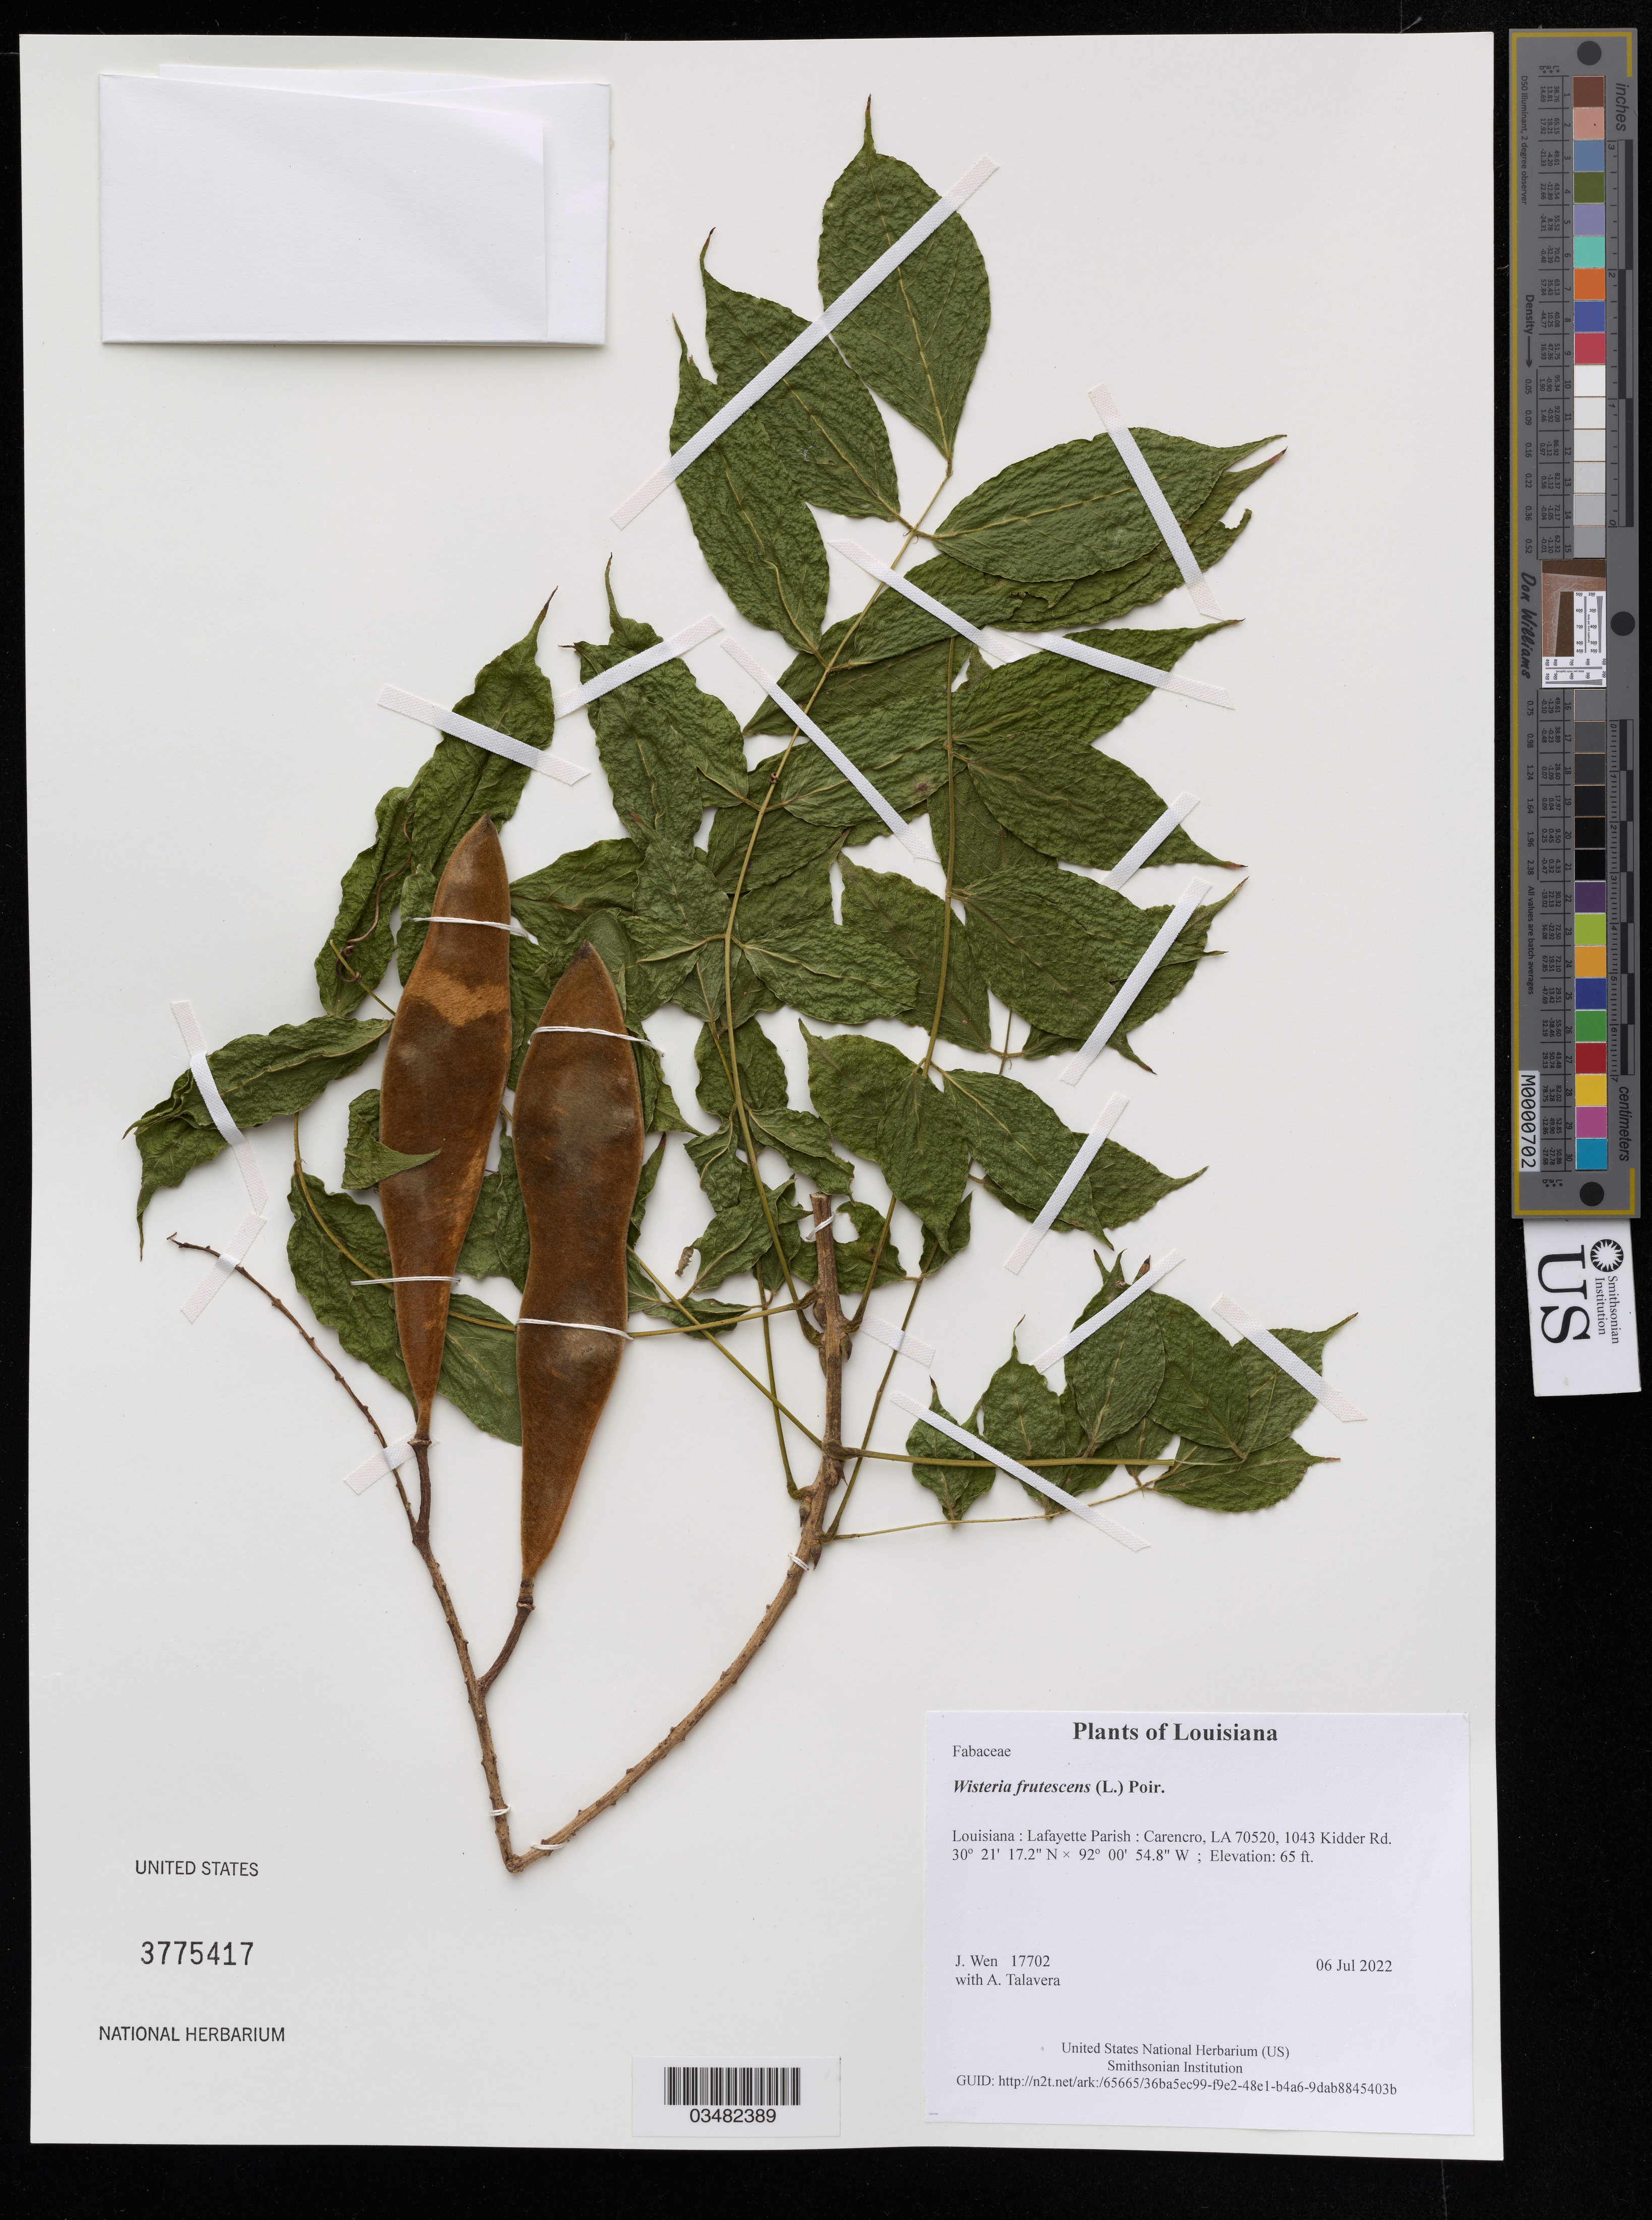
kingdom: Plantae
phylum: Tracheophyta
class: Magnoliopsida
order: Fabales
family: Fabaceae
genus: Wisteria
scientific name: Wisteria frutescens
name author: (L.) Poir.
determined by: Wen, Jun, (BOT), Smithsonian Institution - National Museum of Natural History (UNITED STATES)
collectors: J. Wen & A. Talavera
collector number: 17702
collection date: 2022-07-06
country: United States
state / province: Louisiana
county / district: Lafayette Parish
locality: Carencro, LA 70520, 1043 Kidder Rd.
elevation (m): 20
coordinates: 30 21.286 N, 92 00.913 W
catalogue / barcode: US 3775417